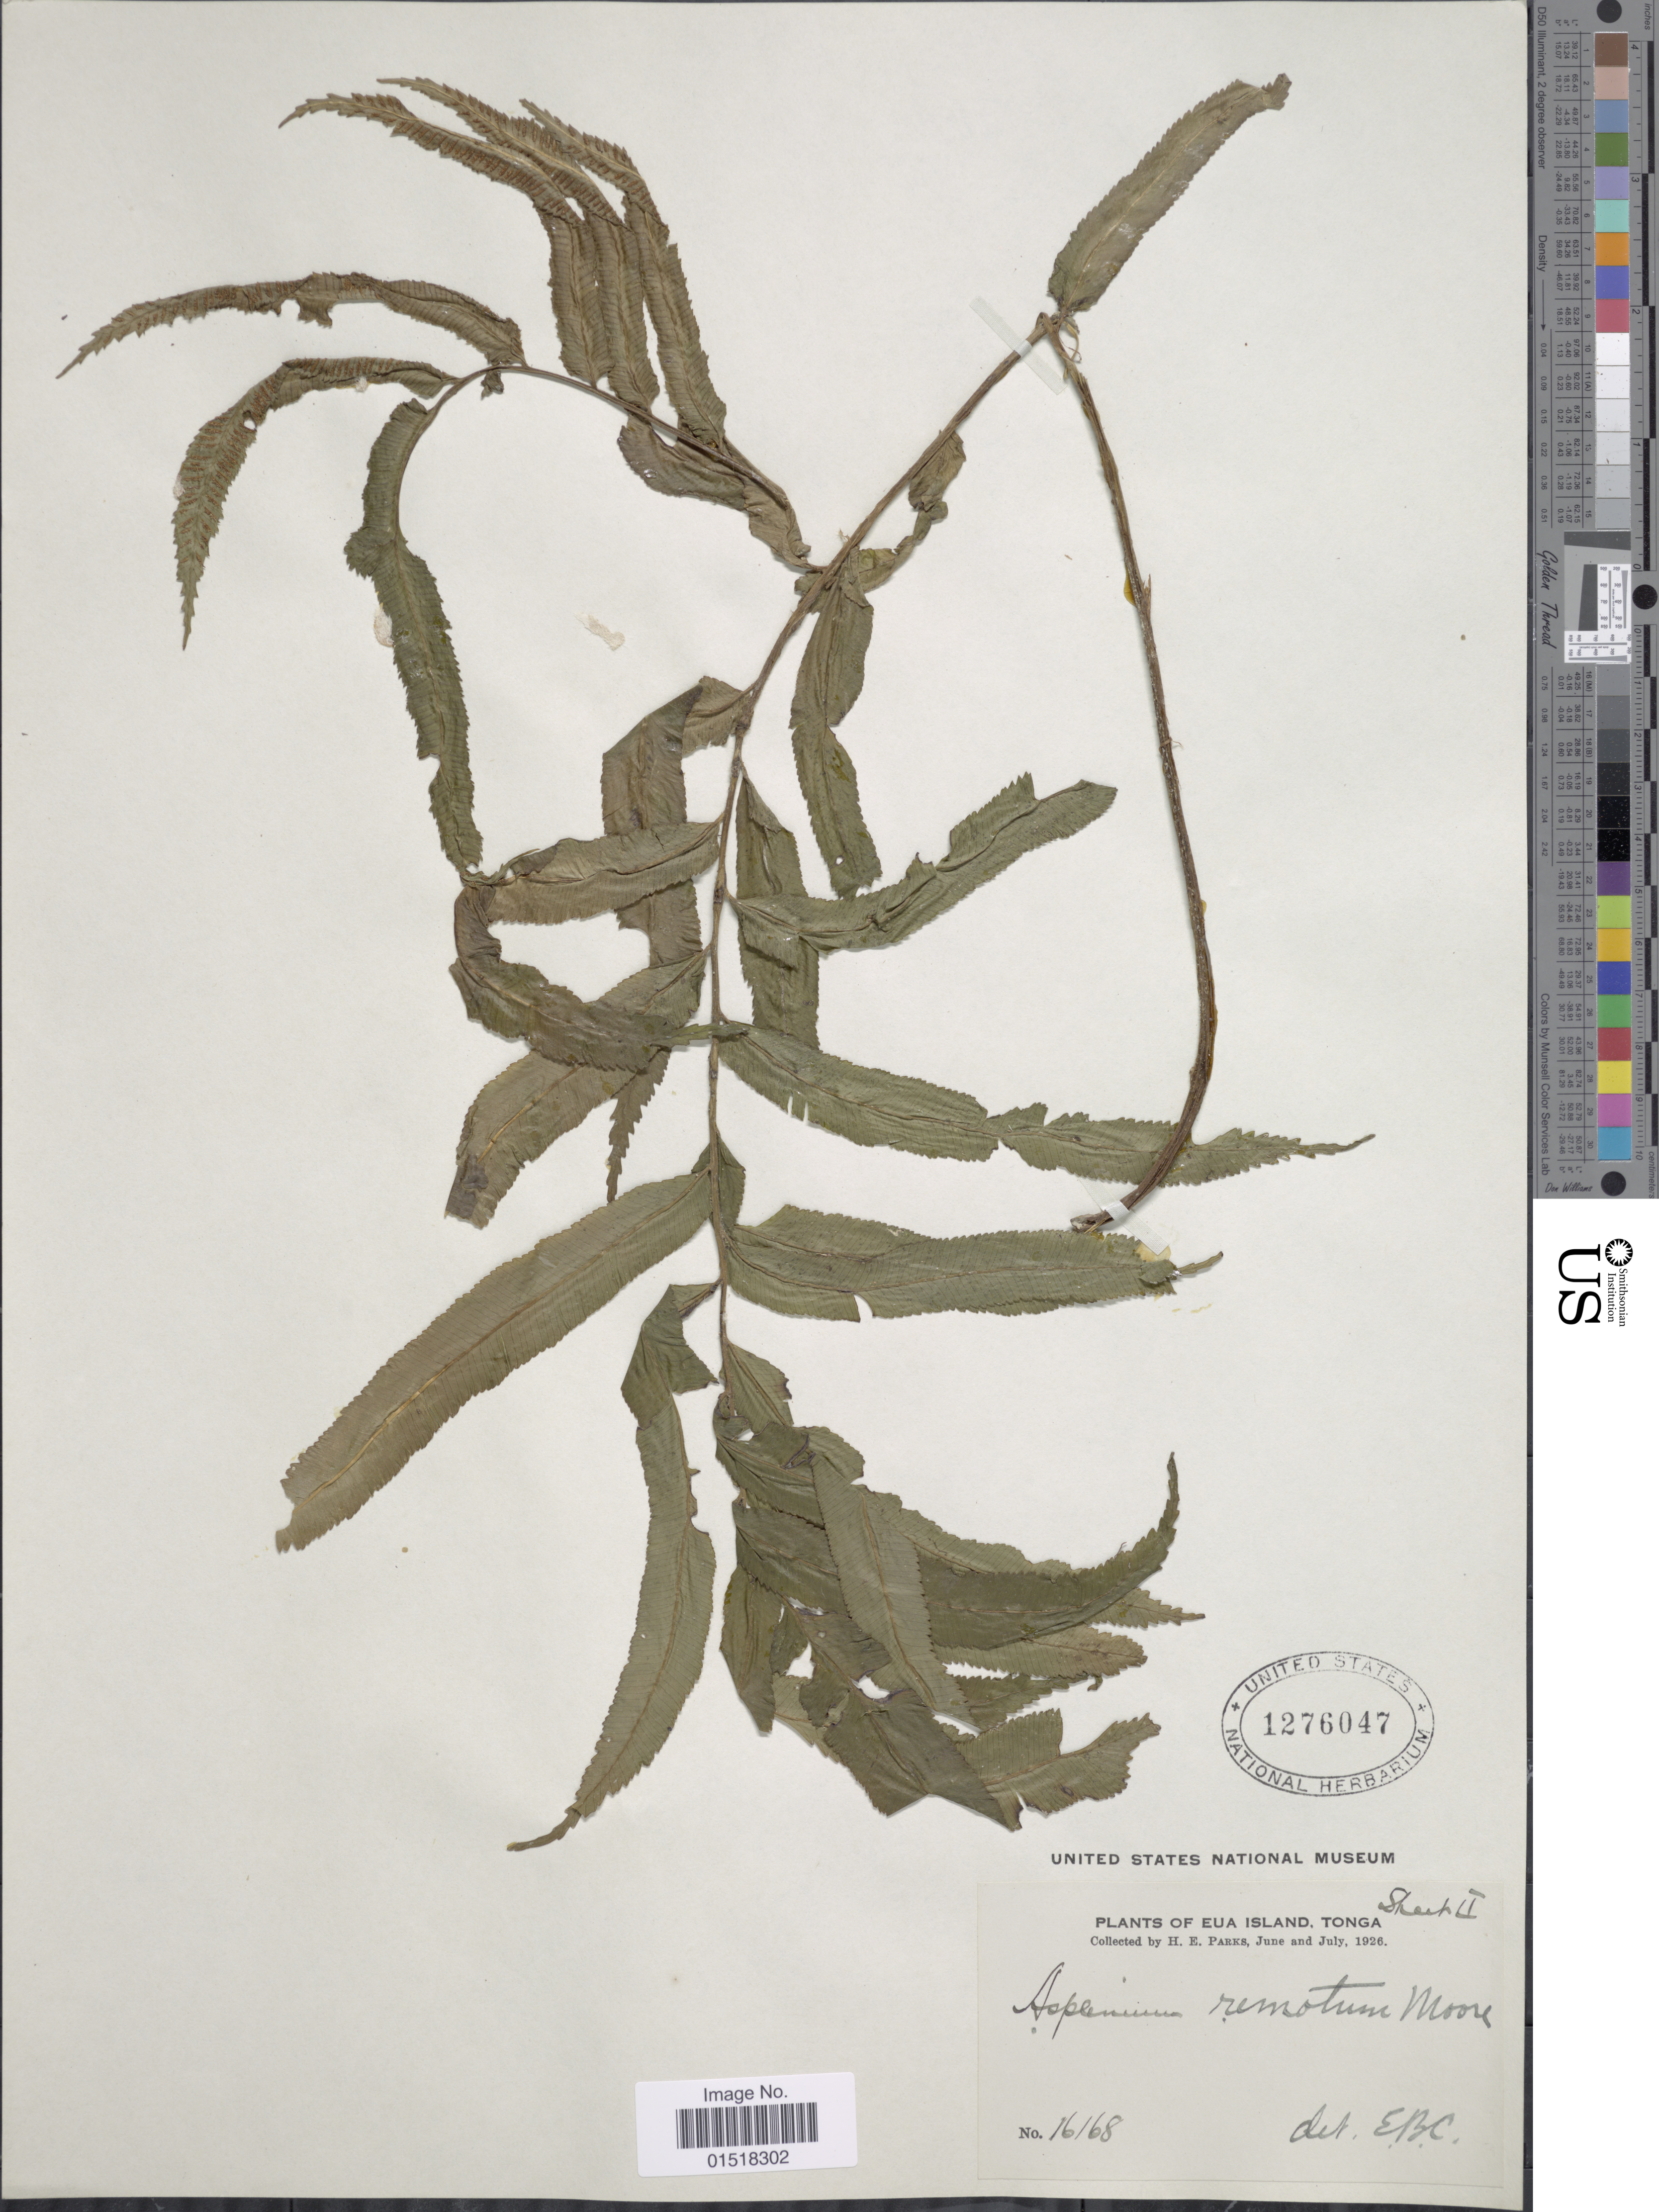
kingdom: Plantae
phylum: Tracheophyta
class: Polypodiopsida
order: Polypodiales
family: Aspleniaceae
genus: Asplenium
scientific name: Asplenium remotum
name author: T. Moore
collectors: H. E. Parks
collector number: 16168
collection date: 1926-06/1926-07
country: Tonga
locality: Eua Island.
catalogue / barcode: US 1276047